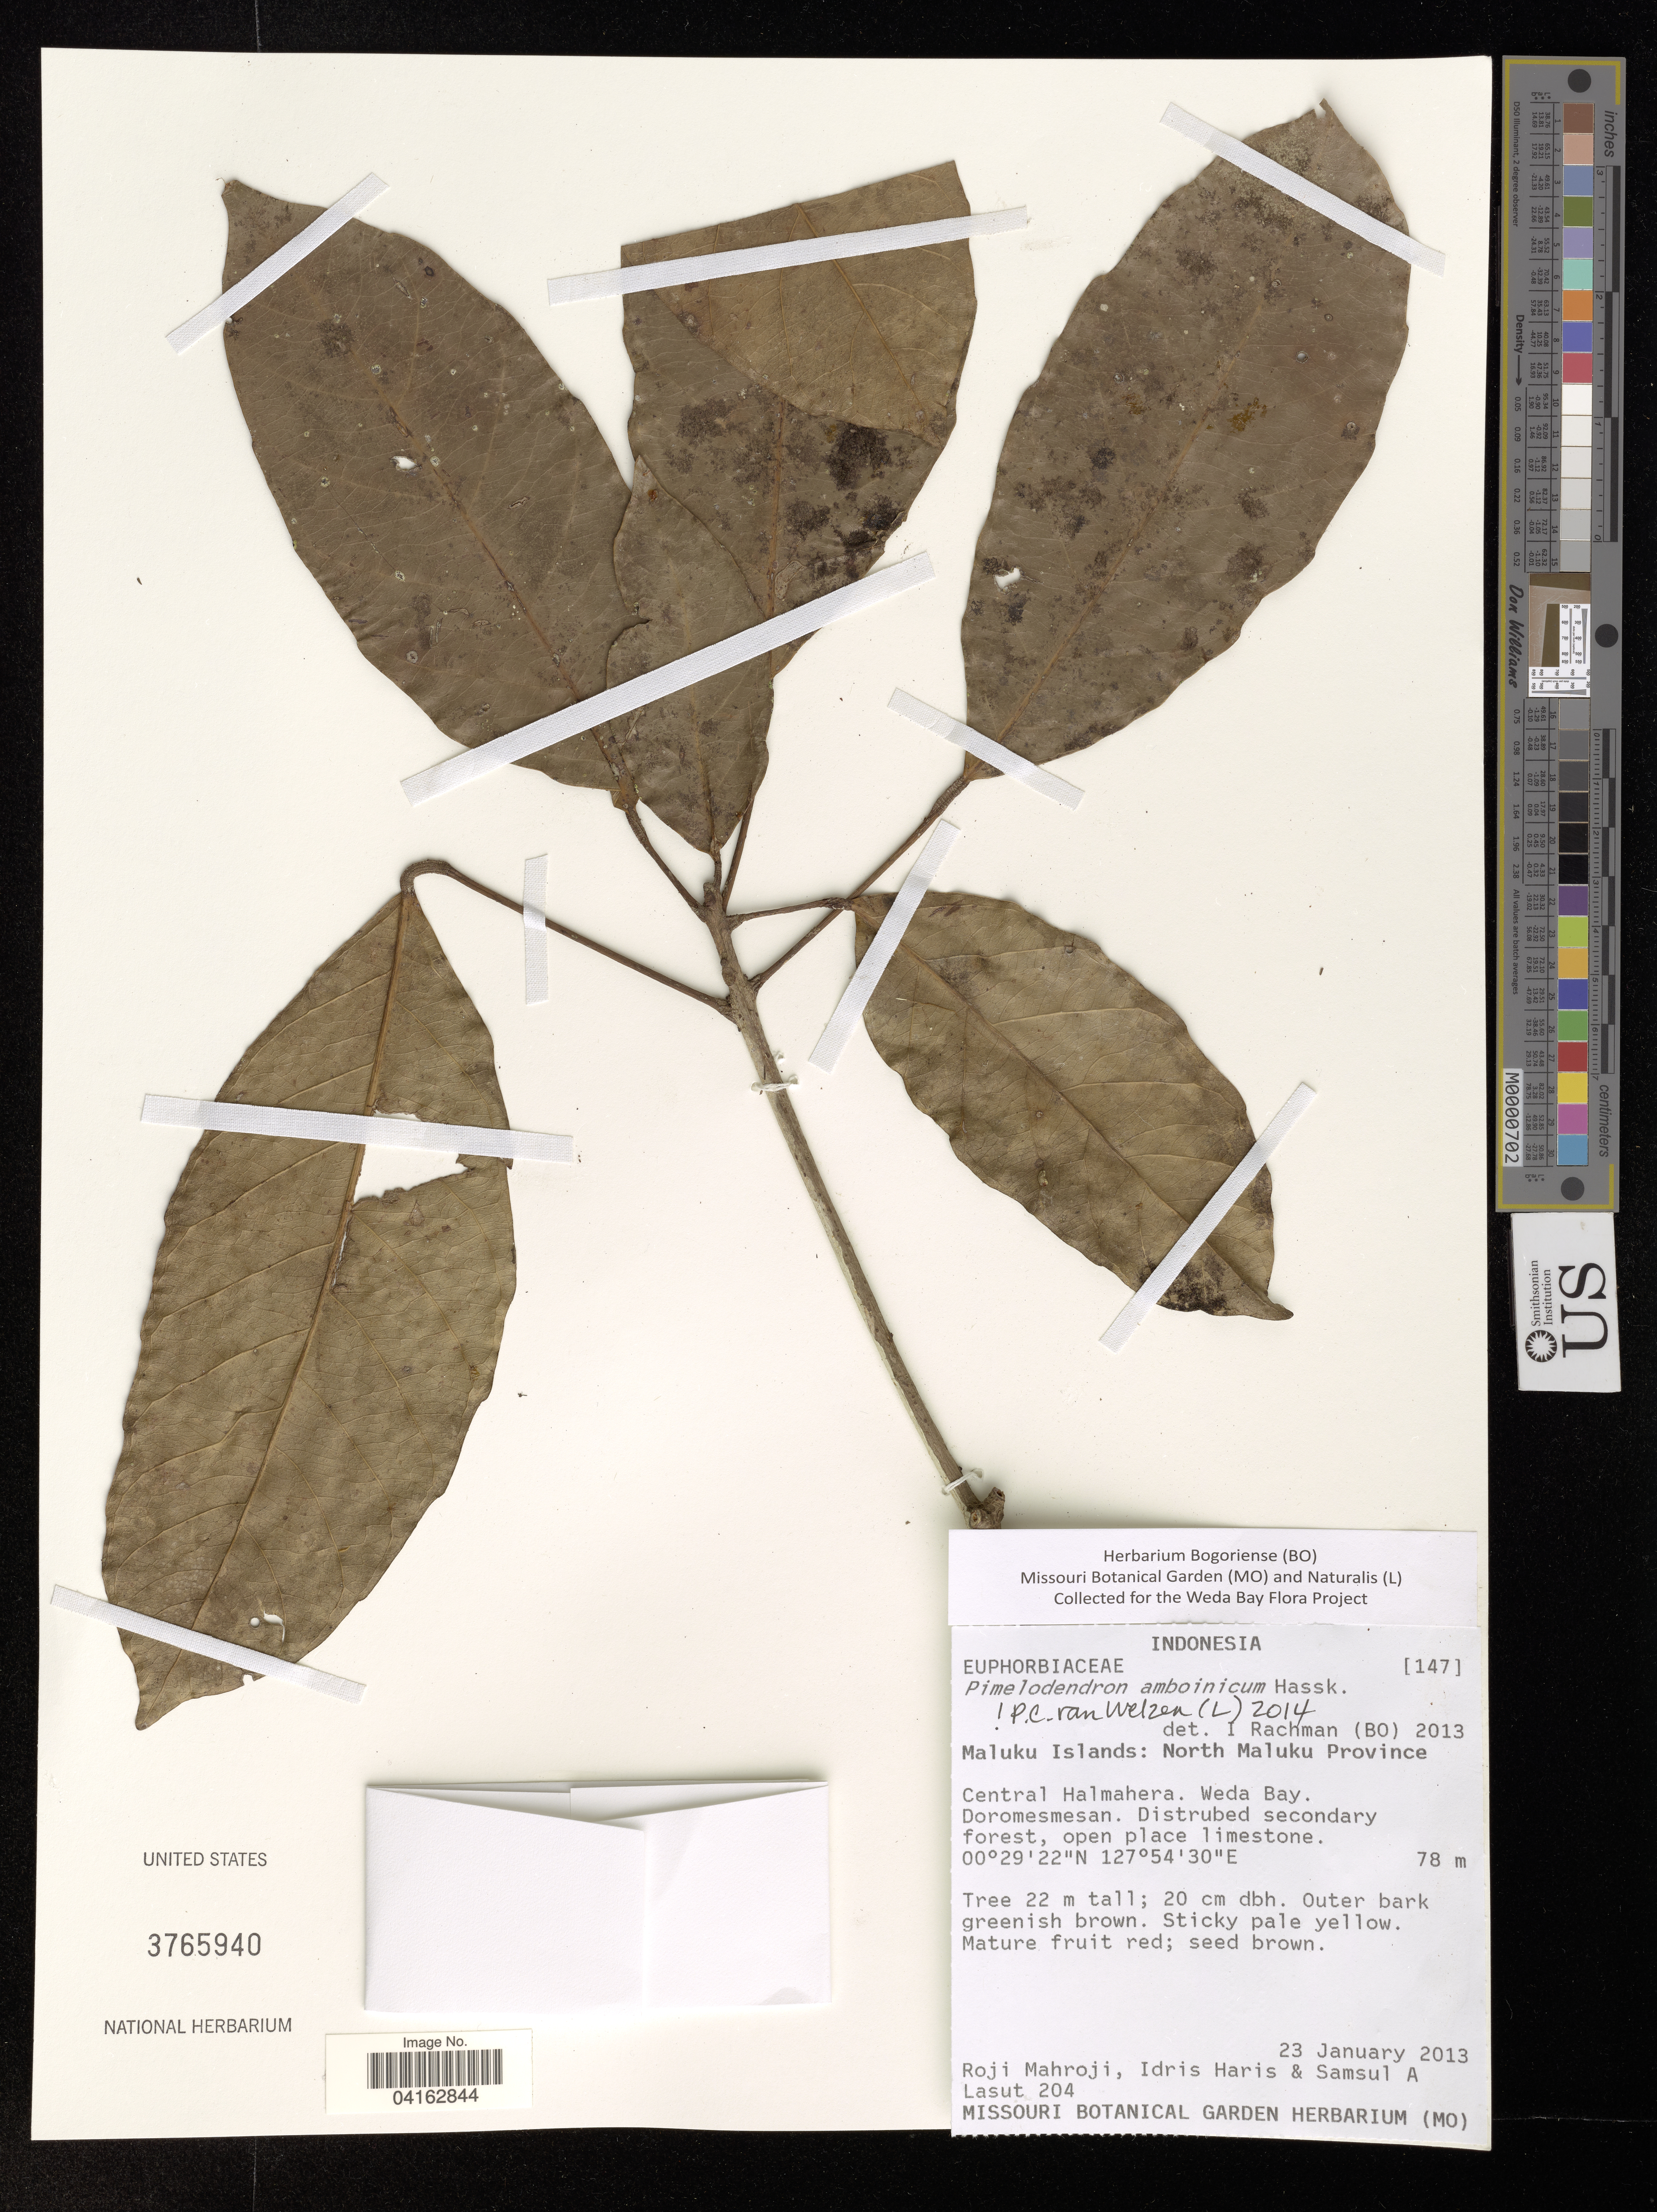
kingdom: Plantae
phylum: Tracheophyta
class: Magnoliopsida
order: Malpighiales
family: Euphorbiaceae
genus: Pimelodendron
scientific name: Pimelodendron amboinicum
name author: Hassk.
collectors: R. Mahroji, I. Haris & S. Lasut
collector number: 204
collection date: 2013-01-23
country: Indonesia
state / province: Maluku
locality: Maluku Islands: North Maluku Province. Central Halmahera. Weda Bay. Doromesmesan. Distributed secondary forest, open place limestone.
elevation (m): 78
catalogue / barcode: US 3765940